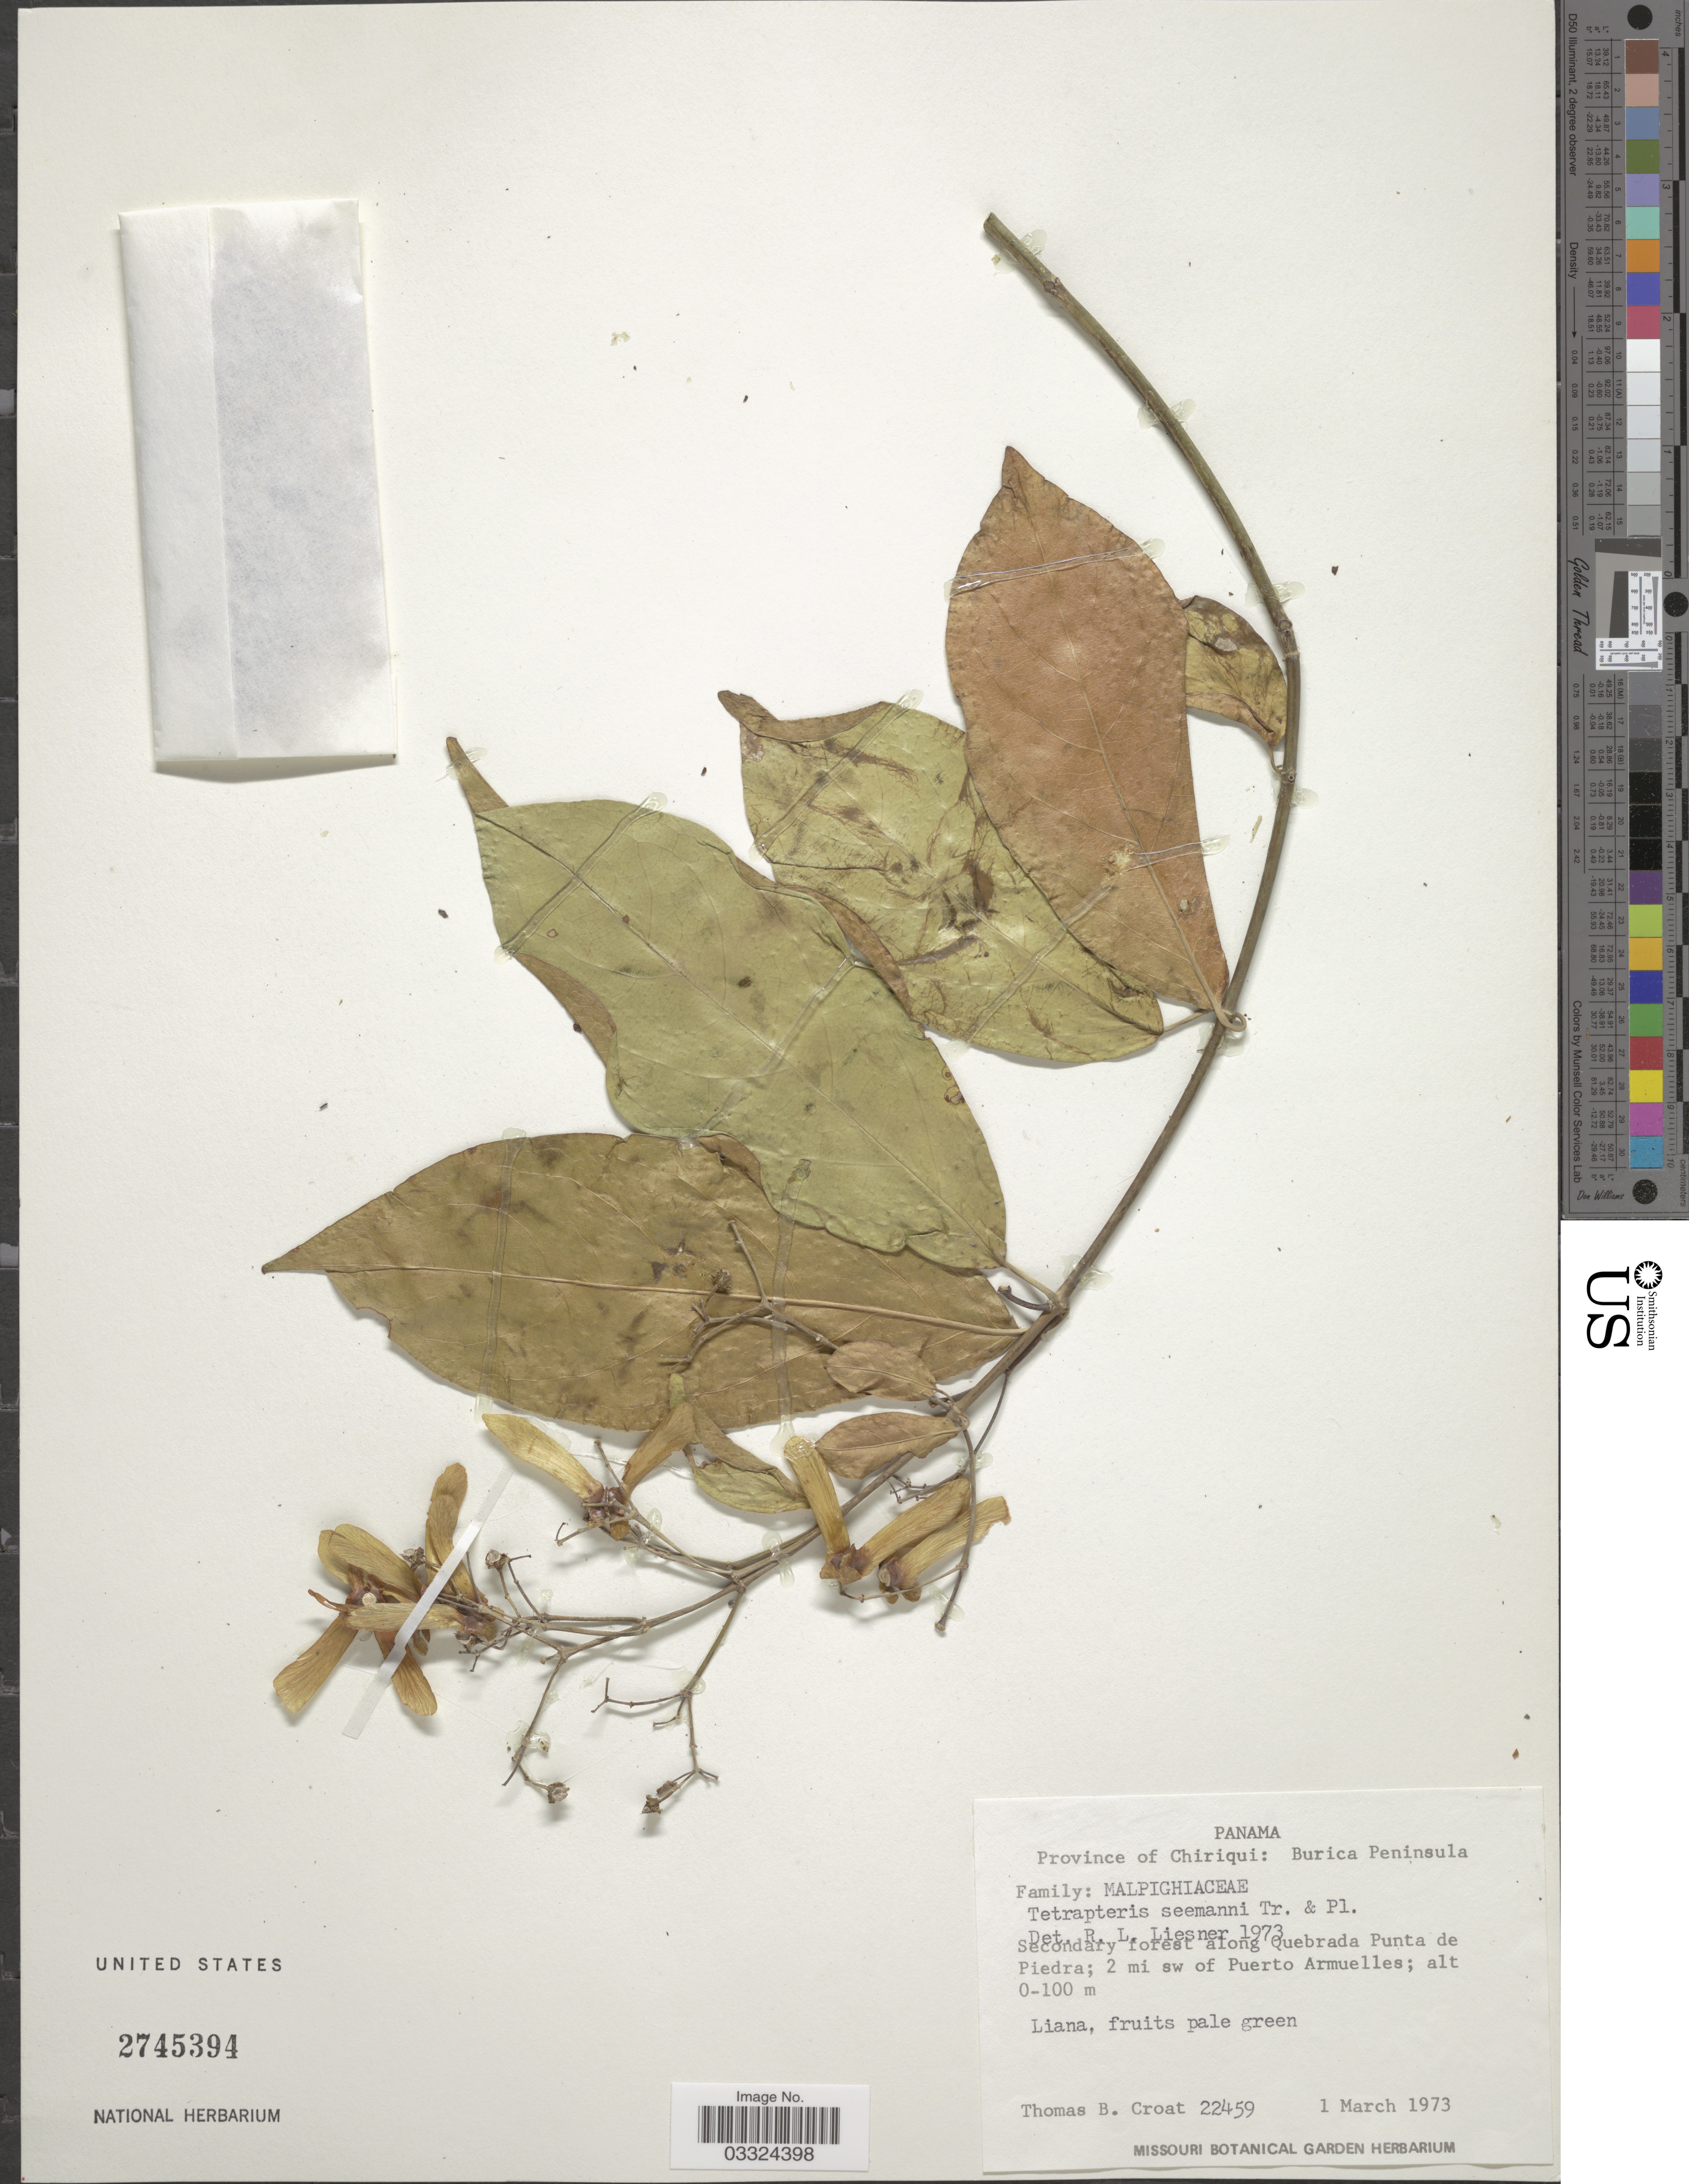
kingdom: Plantae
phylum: Tracheophyta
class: Magnoliopsida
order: Malpighiales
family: Malpighiaceae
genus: Tetrapterys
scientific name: Tetrapterys seemannii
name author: Triana & Planch.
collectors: T. B. Croat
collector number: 22459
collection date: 1973-03-01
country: Panama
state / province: Chiriqui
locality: Burica Peninsula. Secondary forest along Quebrada Punta de Piedra; 2 mi sw of Puerto Armuelles.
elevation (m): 0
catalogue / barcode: US 2745394